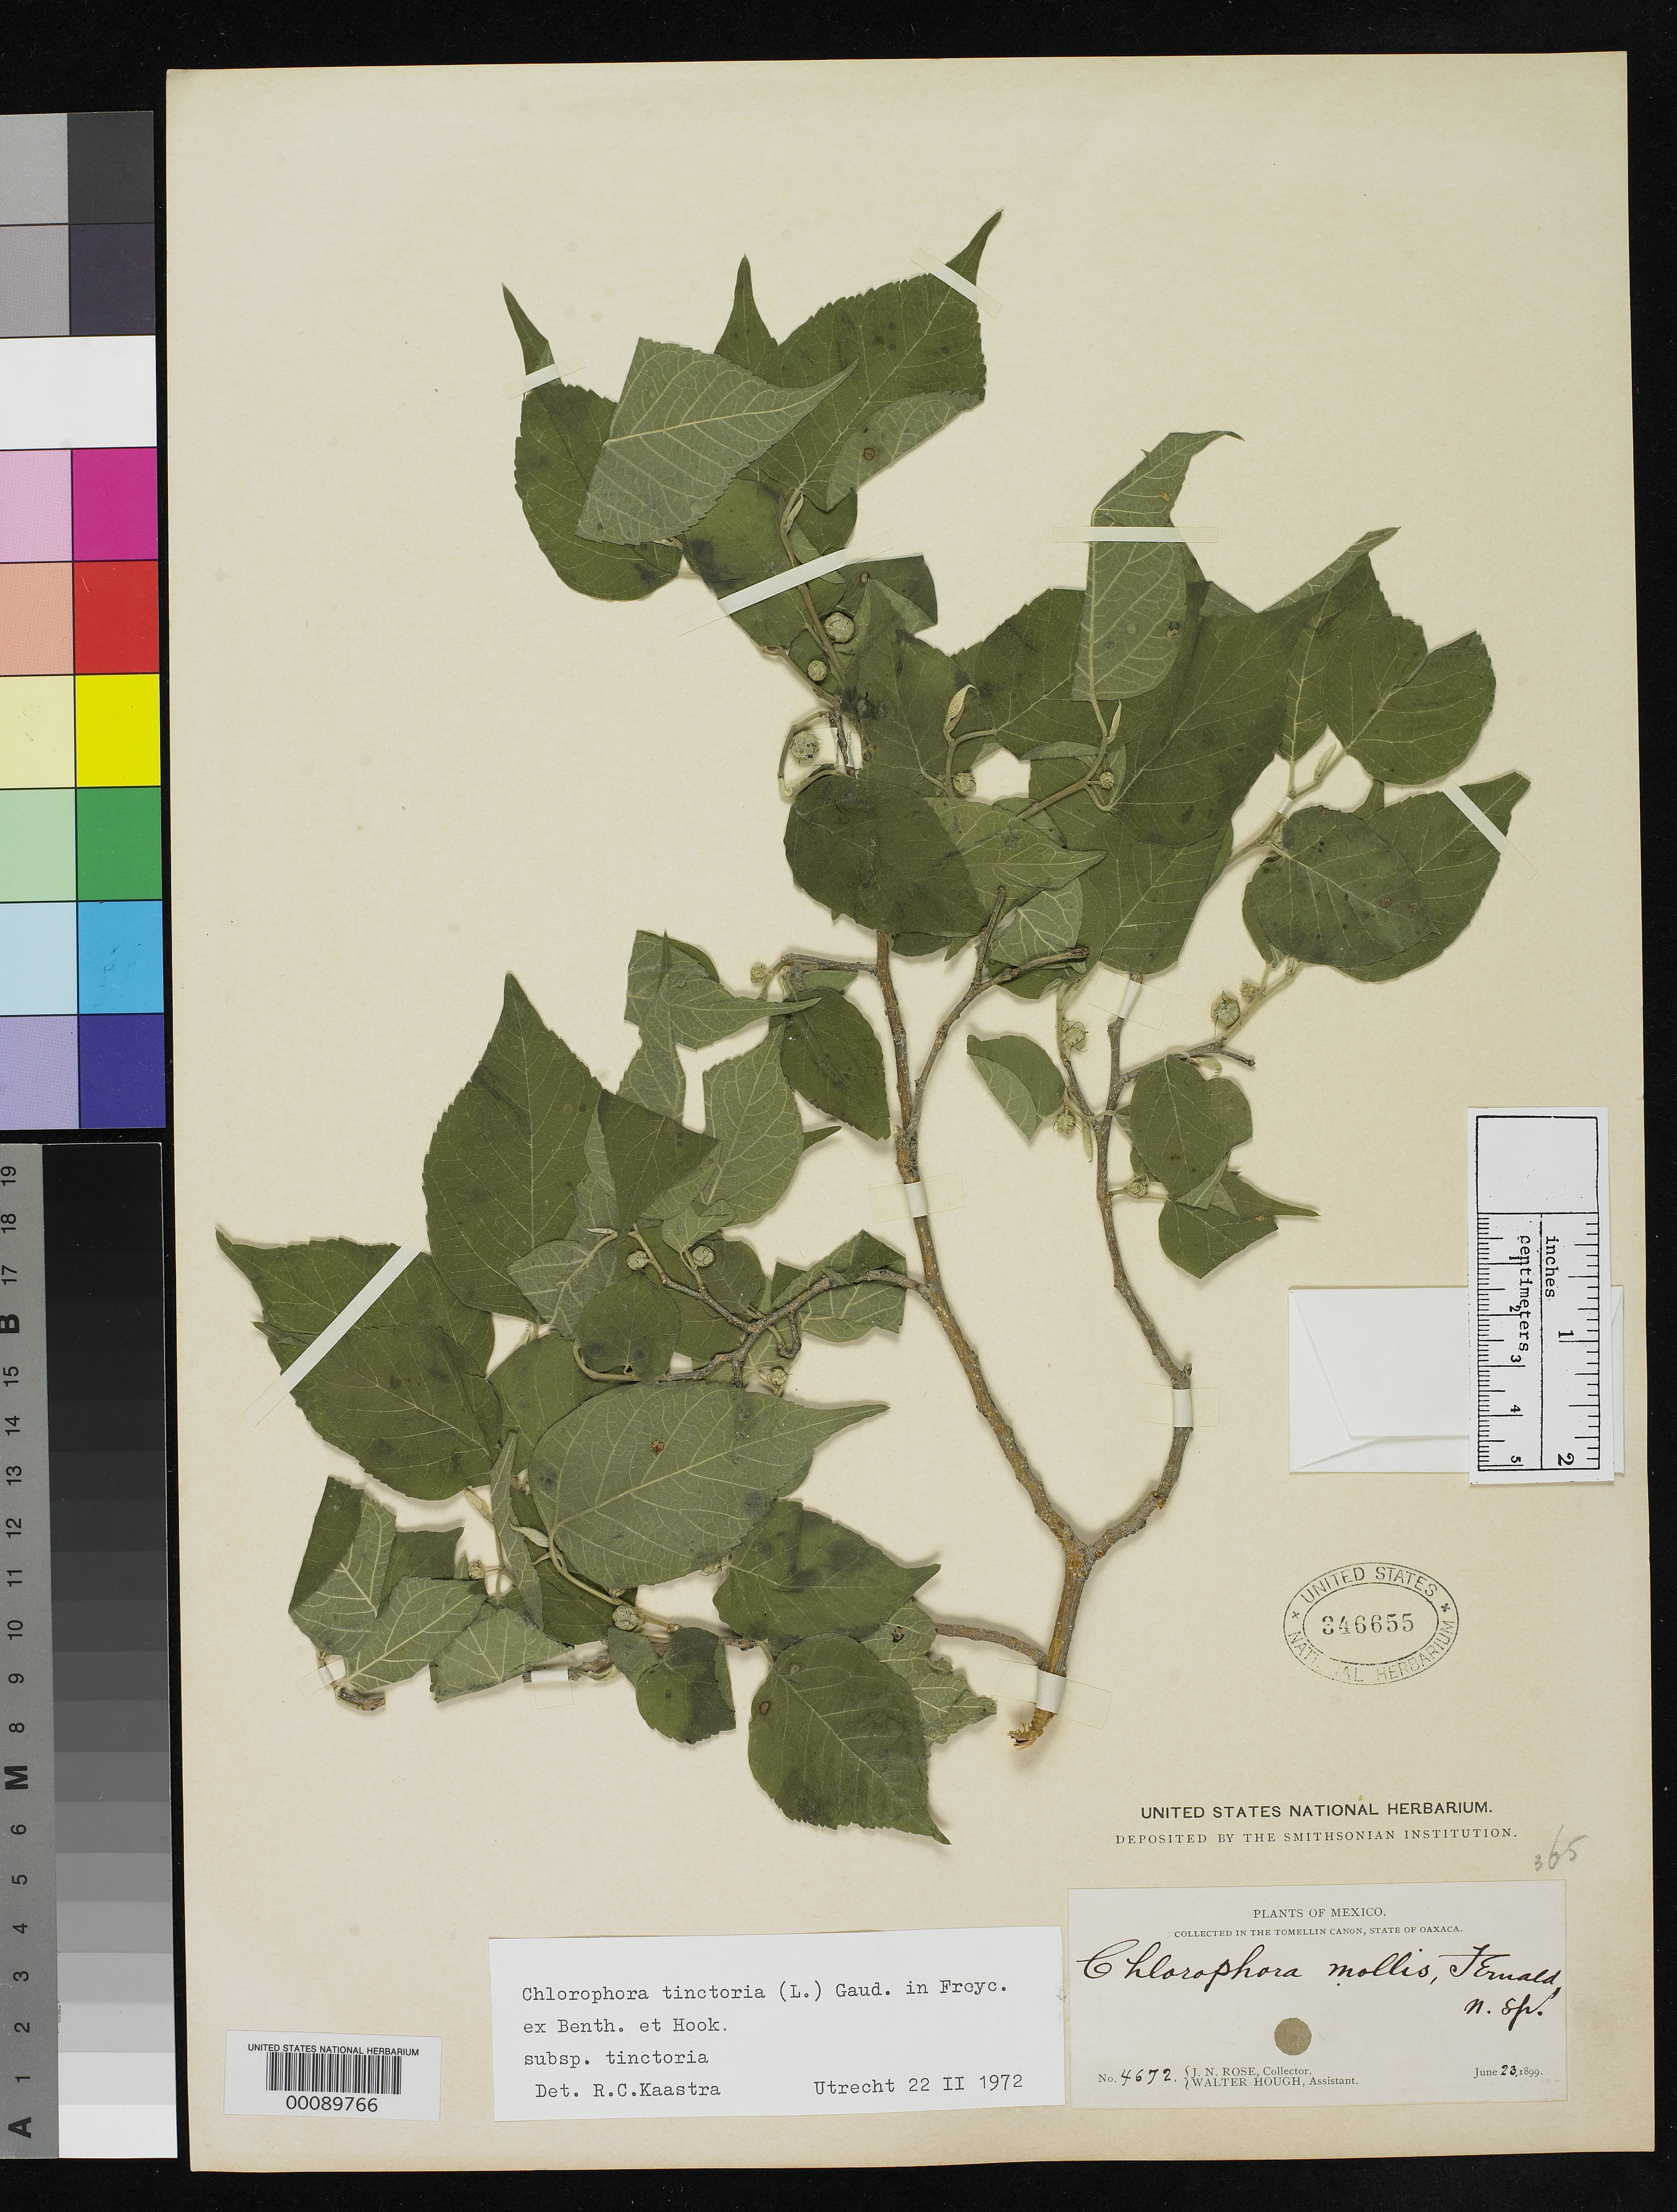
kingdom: Plantae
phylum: Tracheophyta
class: Magnoliopsida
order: Rosales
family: Moraceae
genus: Chlorophora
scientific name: Chlorophora mollis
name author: Fernald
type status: Isotype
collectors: J. N. Rose & W. Hough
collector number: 4672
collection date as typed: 23 Jun 1899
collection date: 1899-06-23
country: Mexico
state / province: Oaxaca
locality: Tomellin Canon.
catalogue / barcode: US 346655